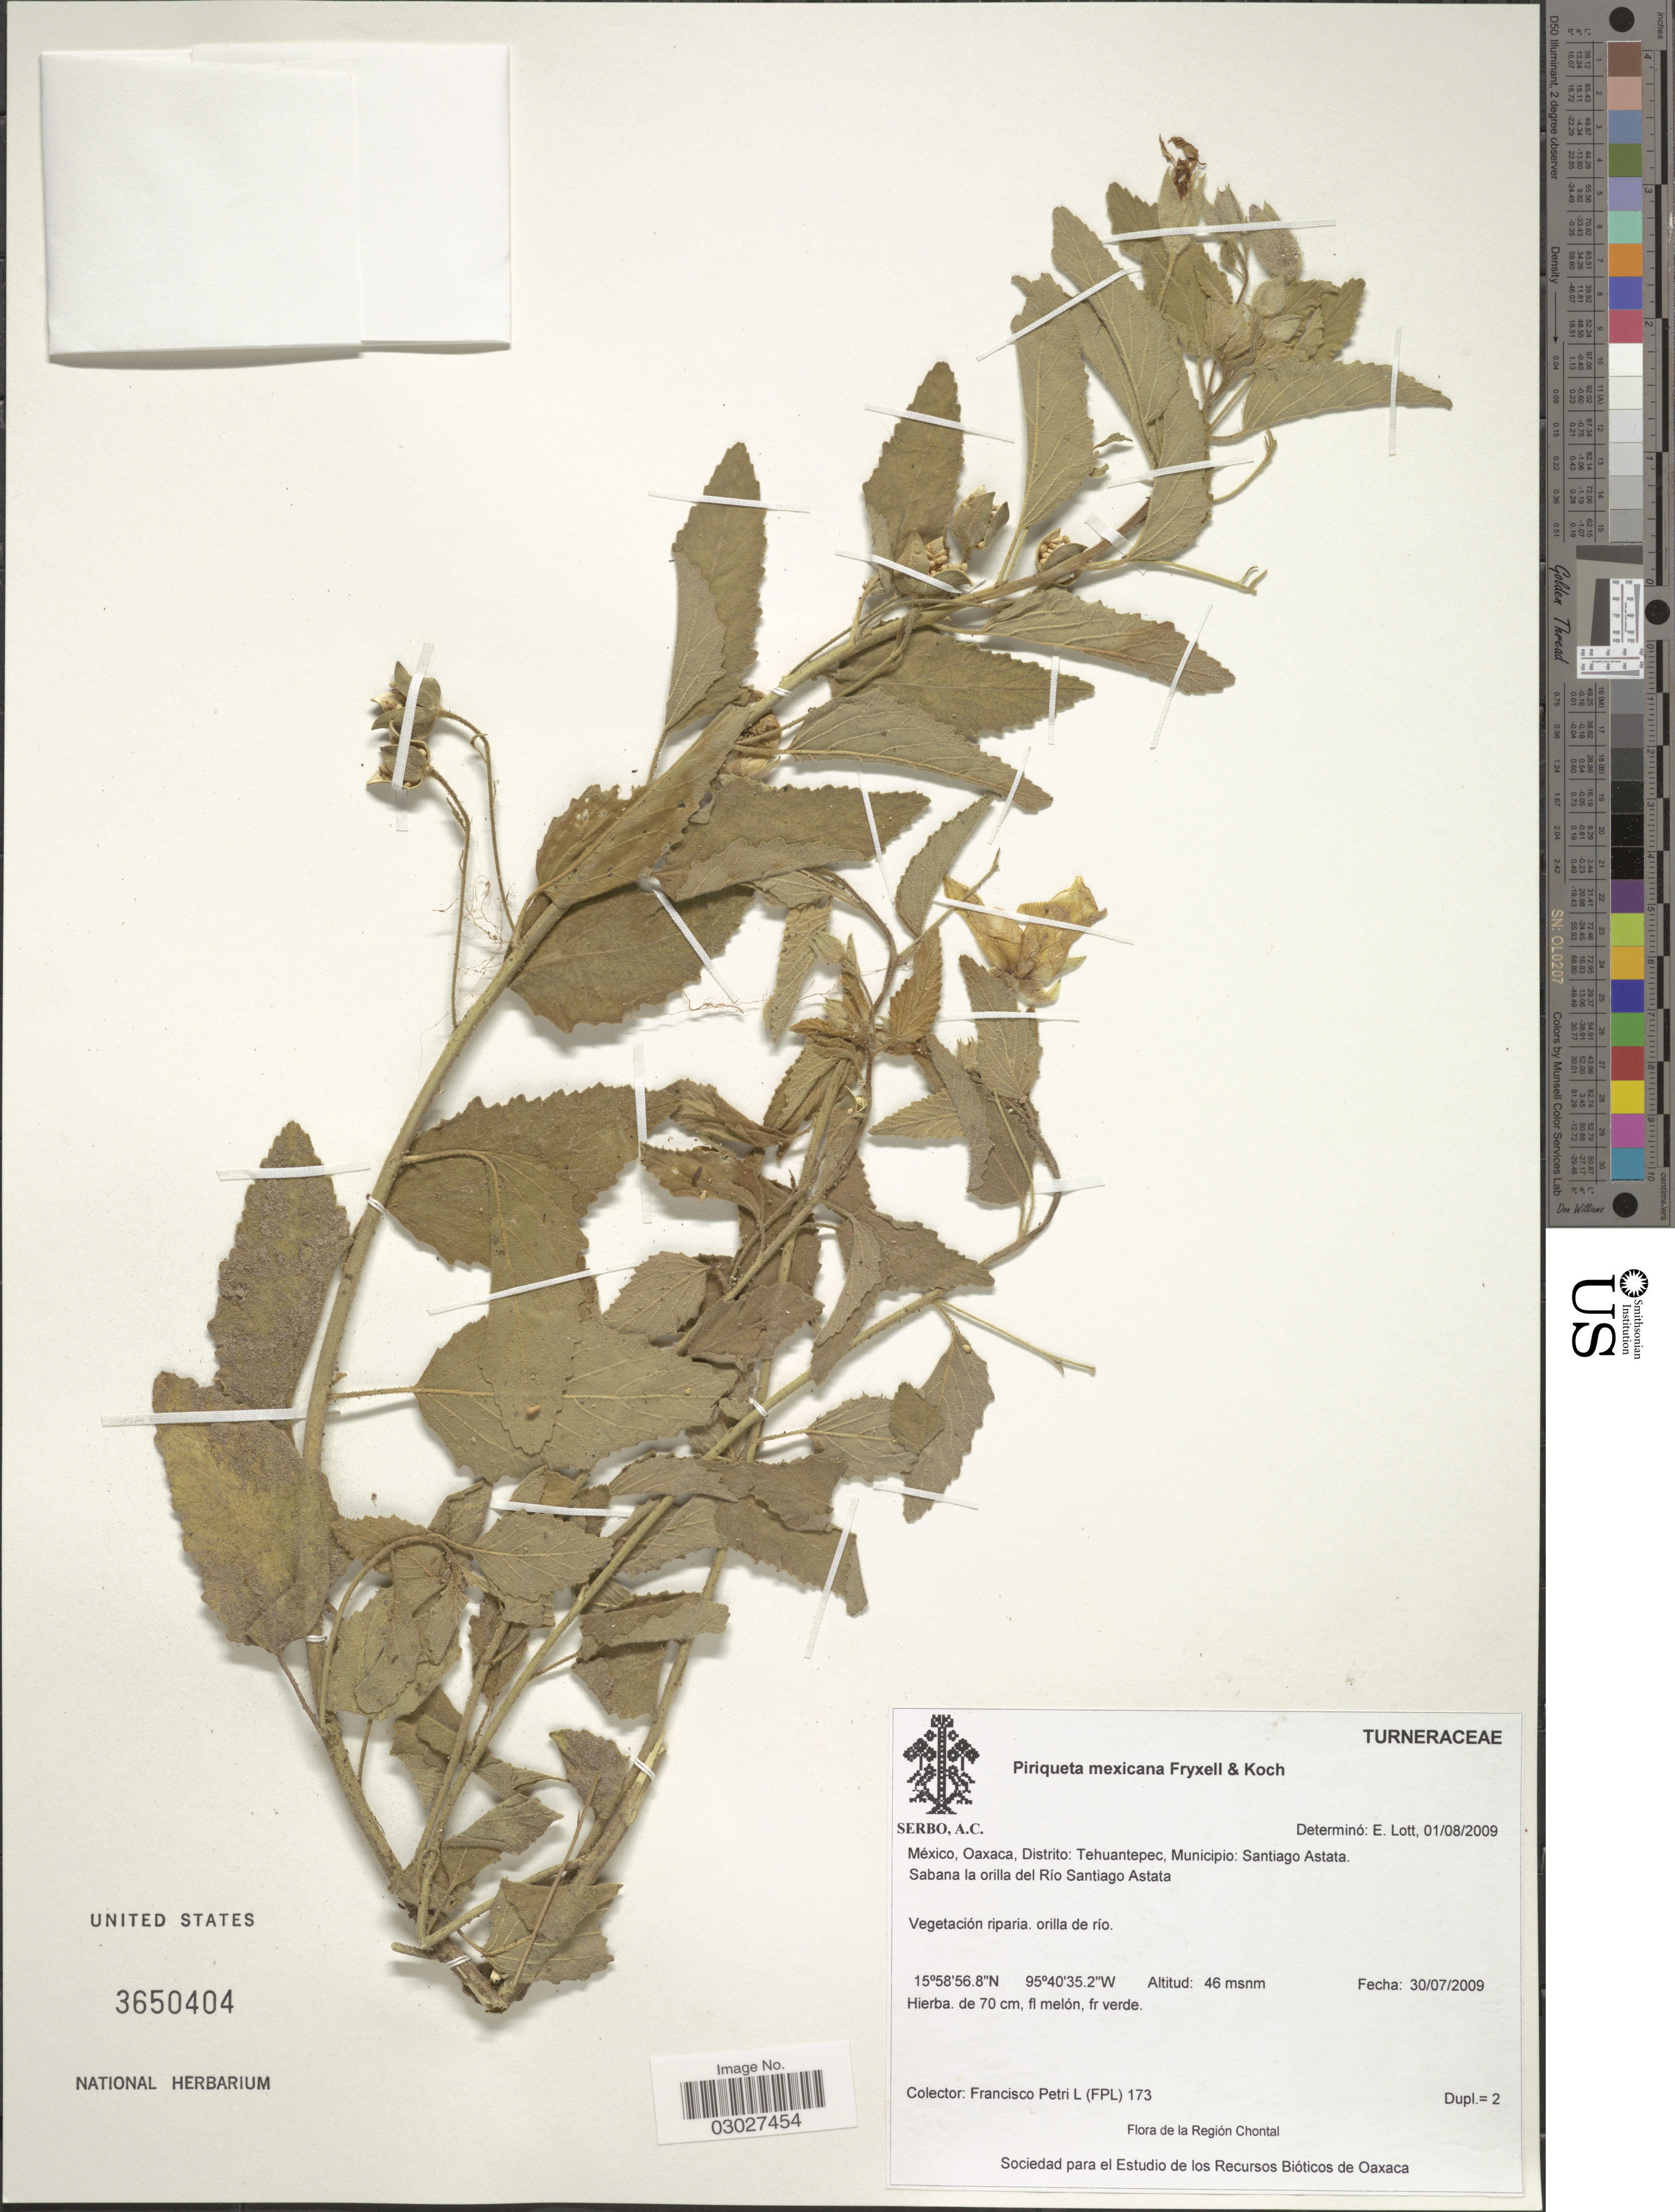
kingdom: Plantae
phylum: Tracheophyta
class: Magnoliopsida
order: Malpighiales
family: Turneraceae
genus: Piriqueta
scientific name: Piriqueta mexicana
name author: Fryxell & S.D. Koch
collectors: F. Petri L.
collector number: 173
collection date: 2009-07-30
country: Mexico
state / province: Oaxaca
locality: Distrito: Tehuantepec, Municipio: Santiago Astata. Sabana la orilla del Río Santiago Astata.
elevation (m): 46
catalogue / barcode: US 3650404